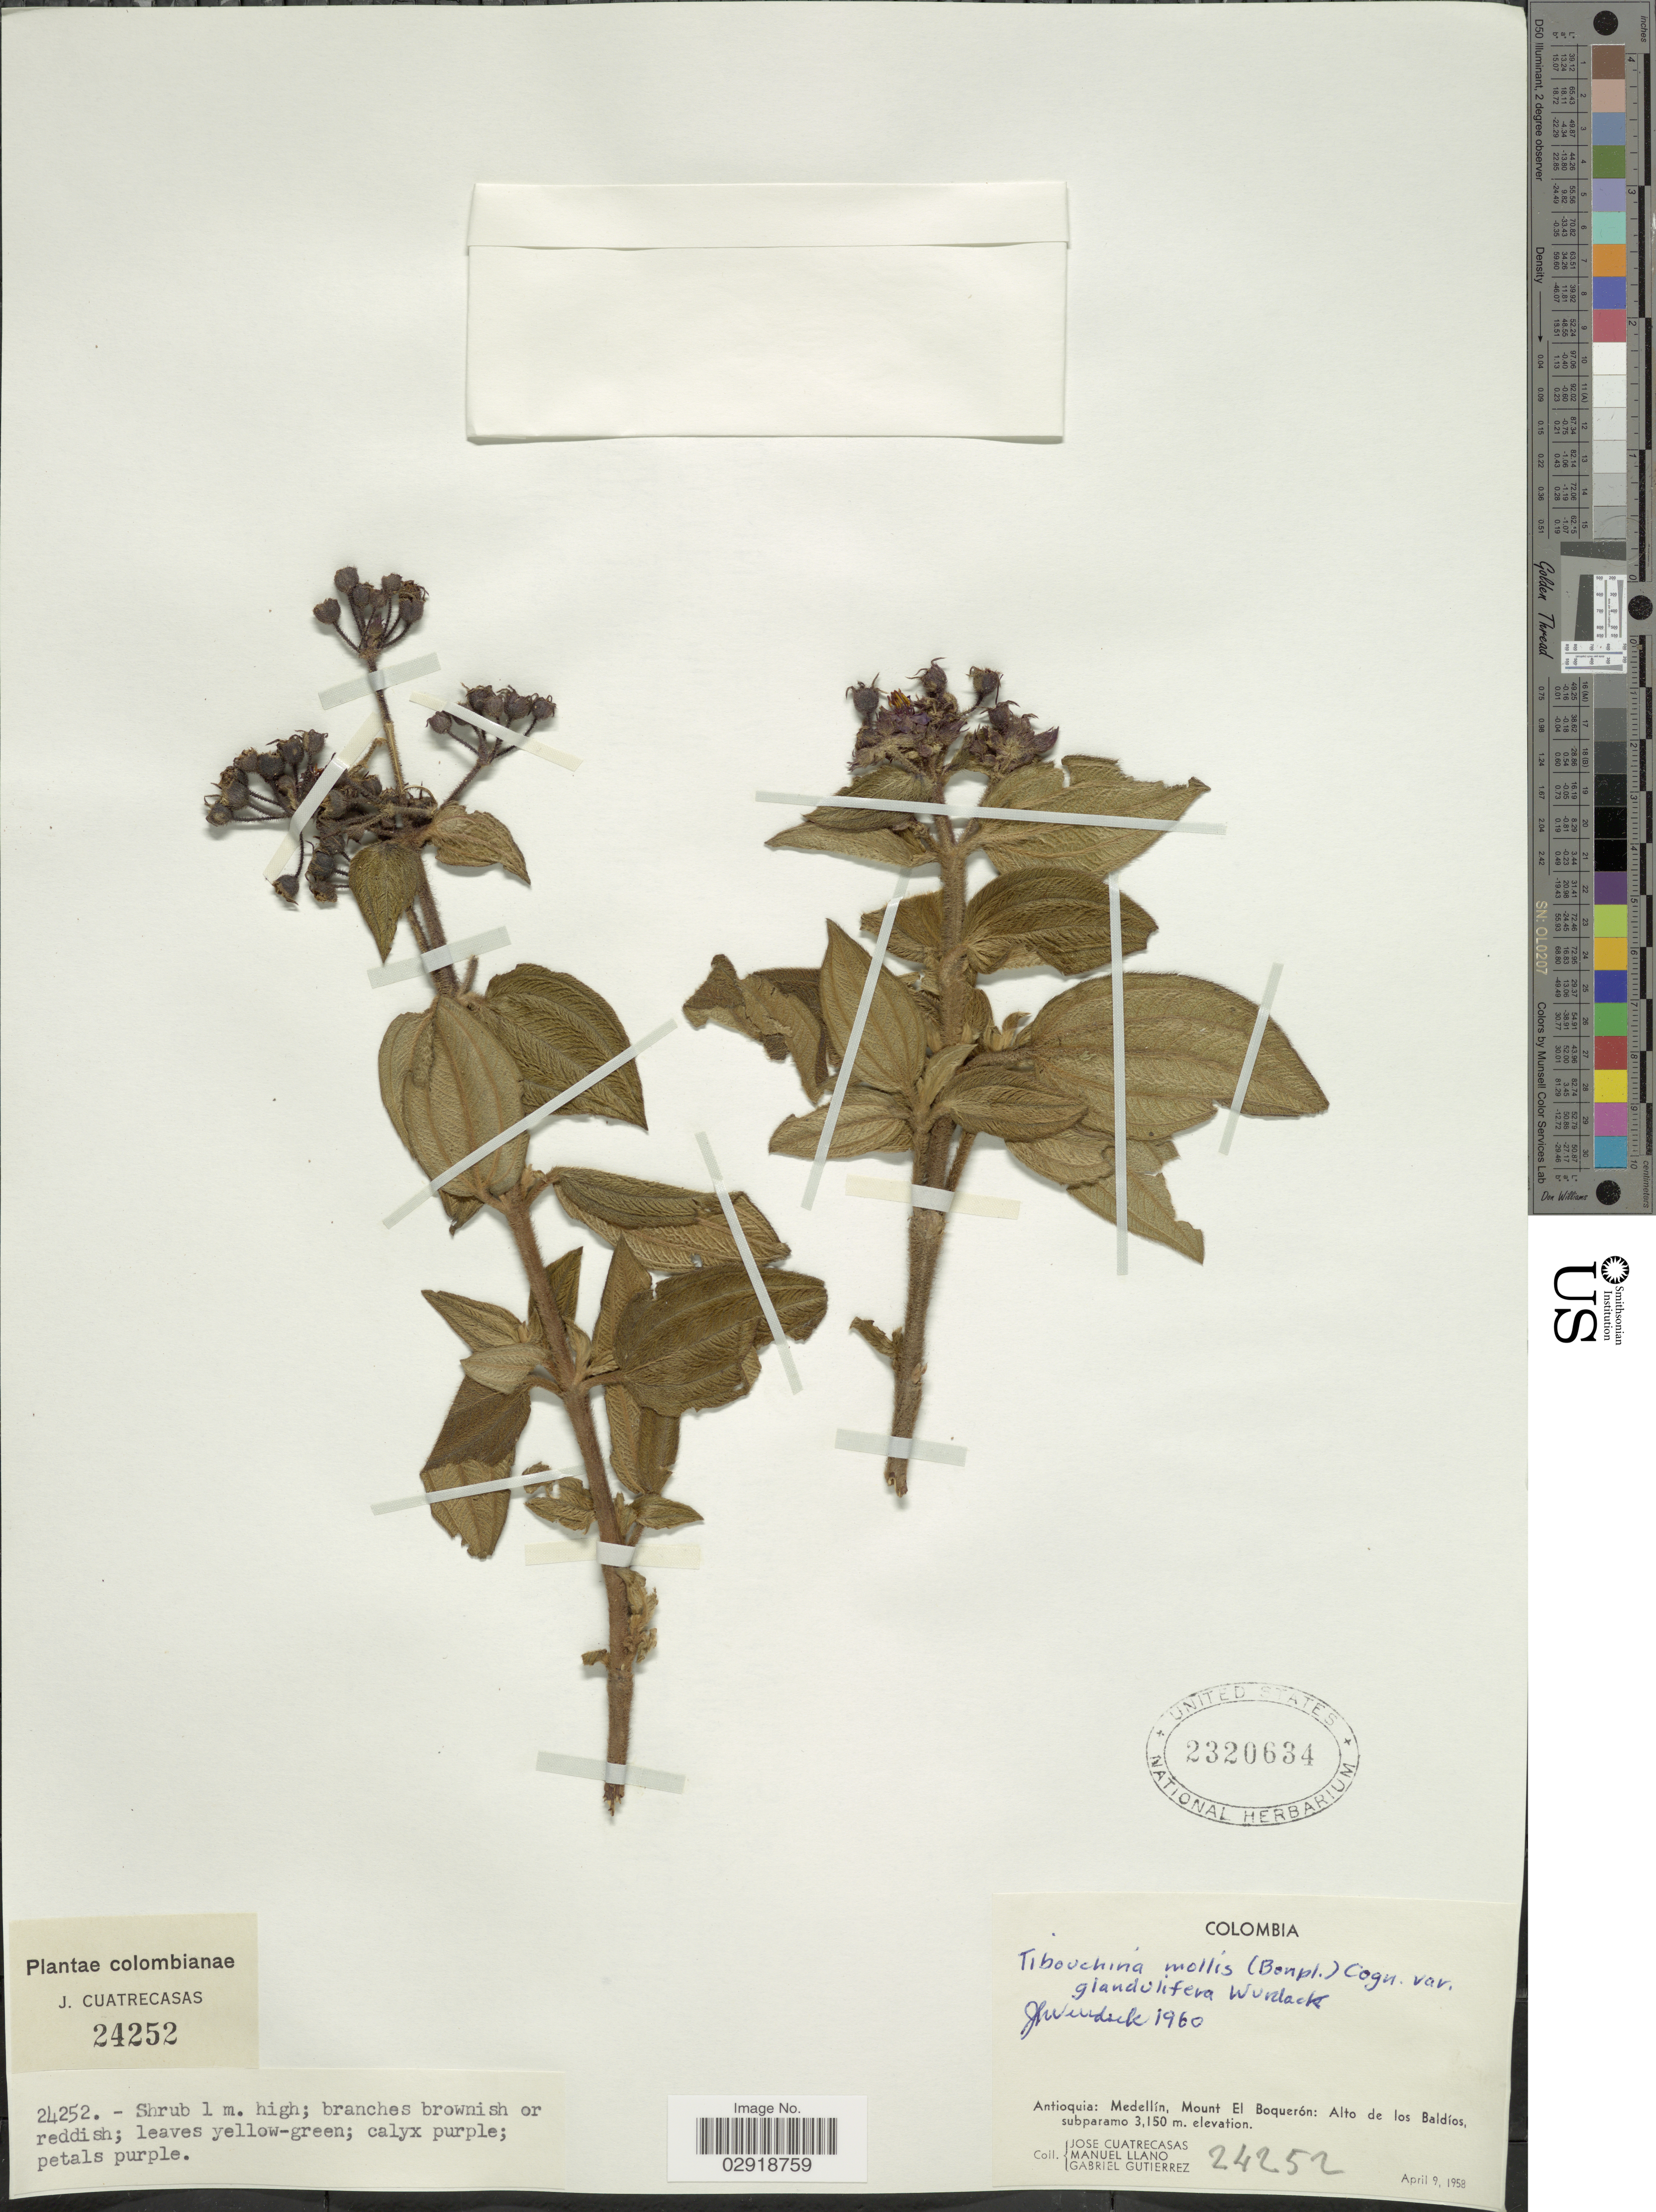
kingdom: Plantae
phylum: Tracheophyta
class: Magnoliopsida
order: Myrtales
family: Melastomataceae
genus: Chaetogastra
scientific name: Chaetogastra mollis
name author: (Bonpl.) DC.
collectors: J. Cuatrecasas, M. Llano & G. Gutierrez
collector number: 24252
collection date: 1958-04-09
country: Colombia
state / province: Antioquia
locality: Medellín, Mount El Boquerón: Alto de los Baldíos.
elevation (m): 3150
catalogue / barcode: US 2320634